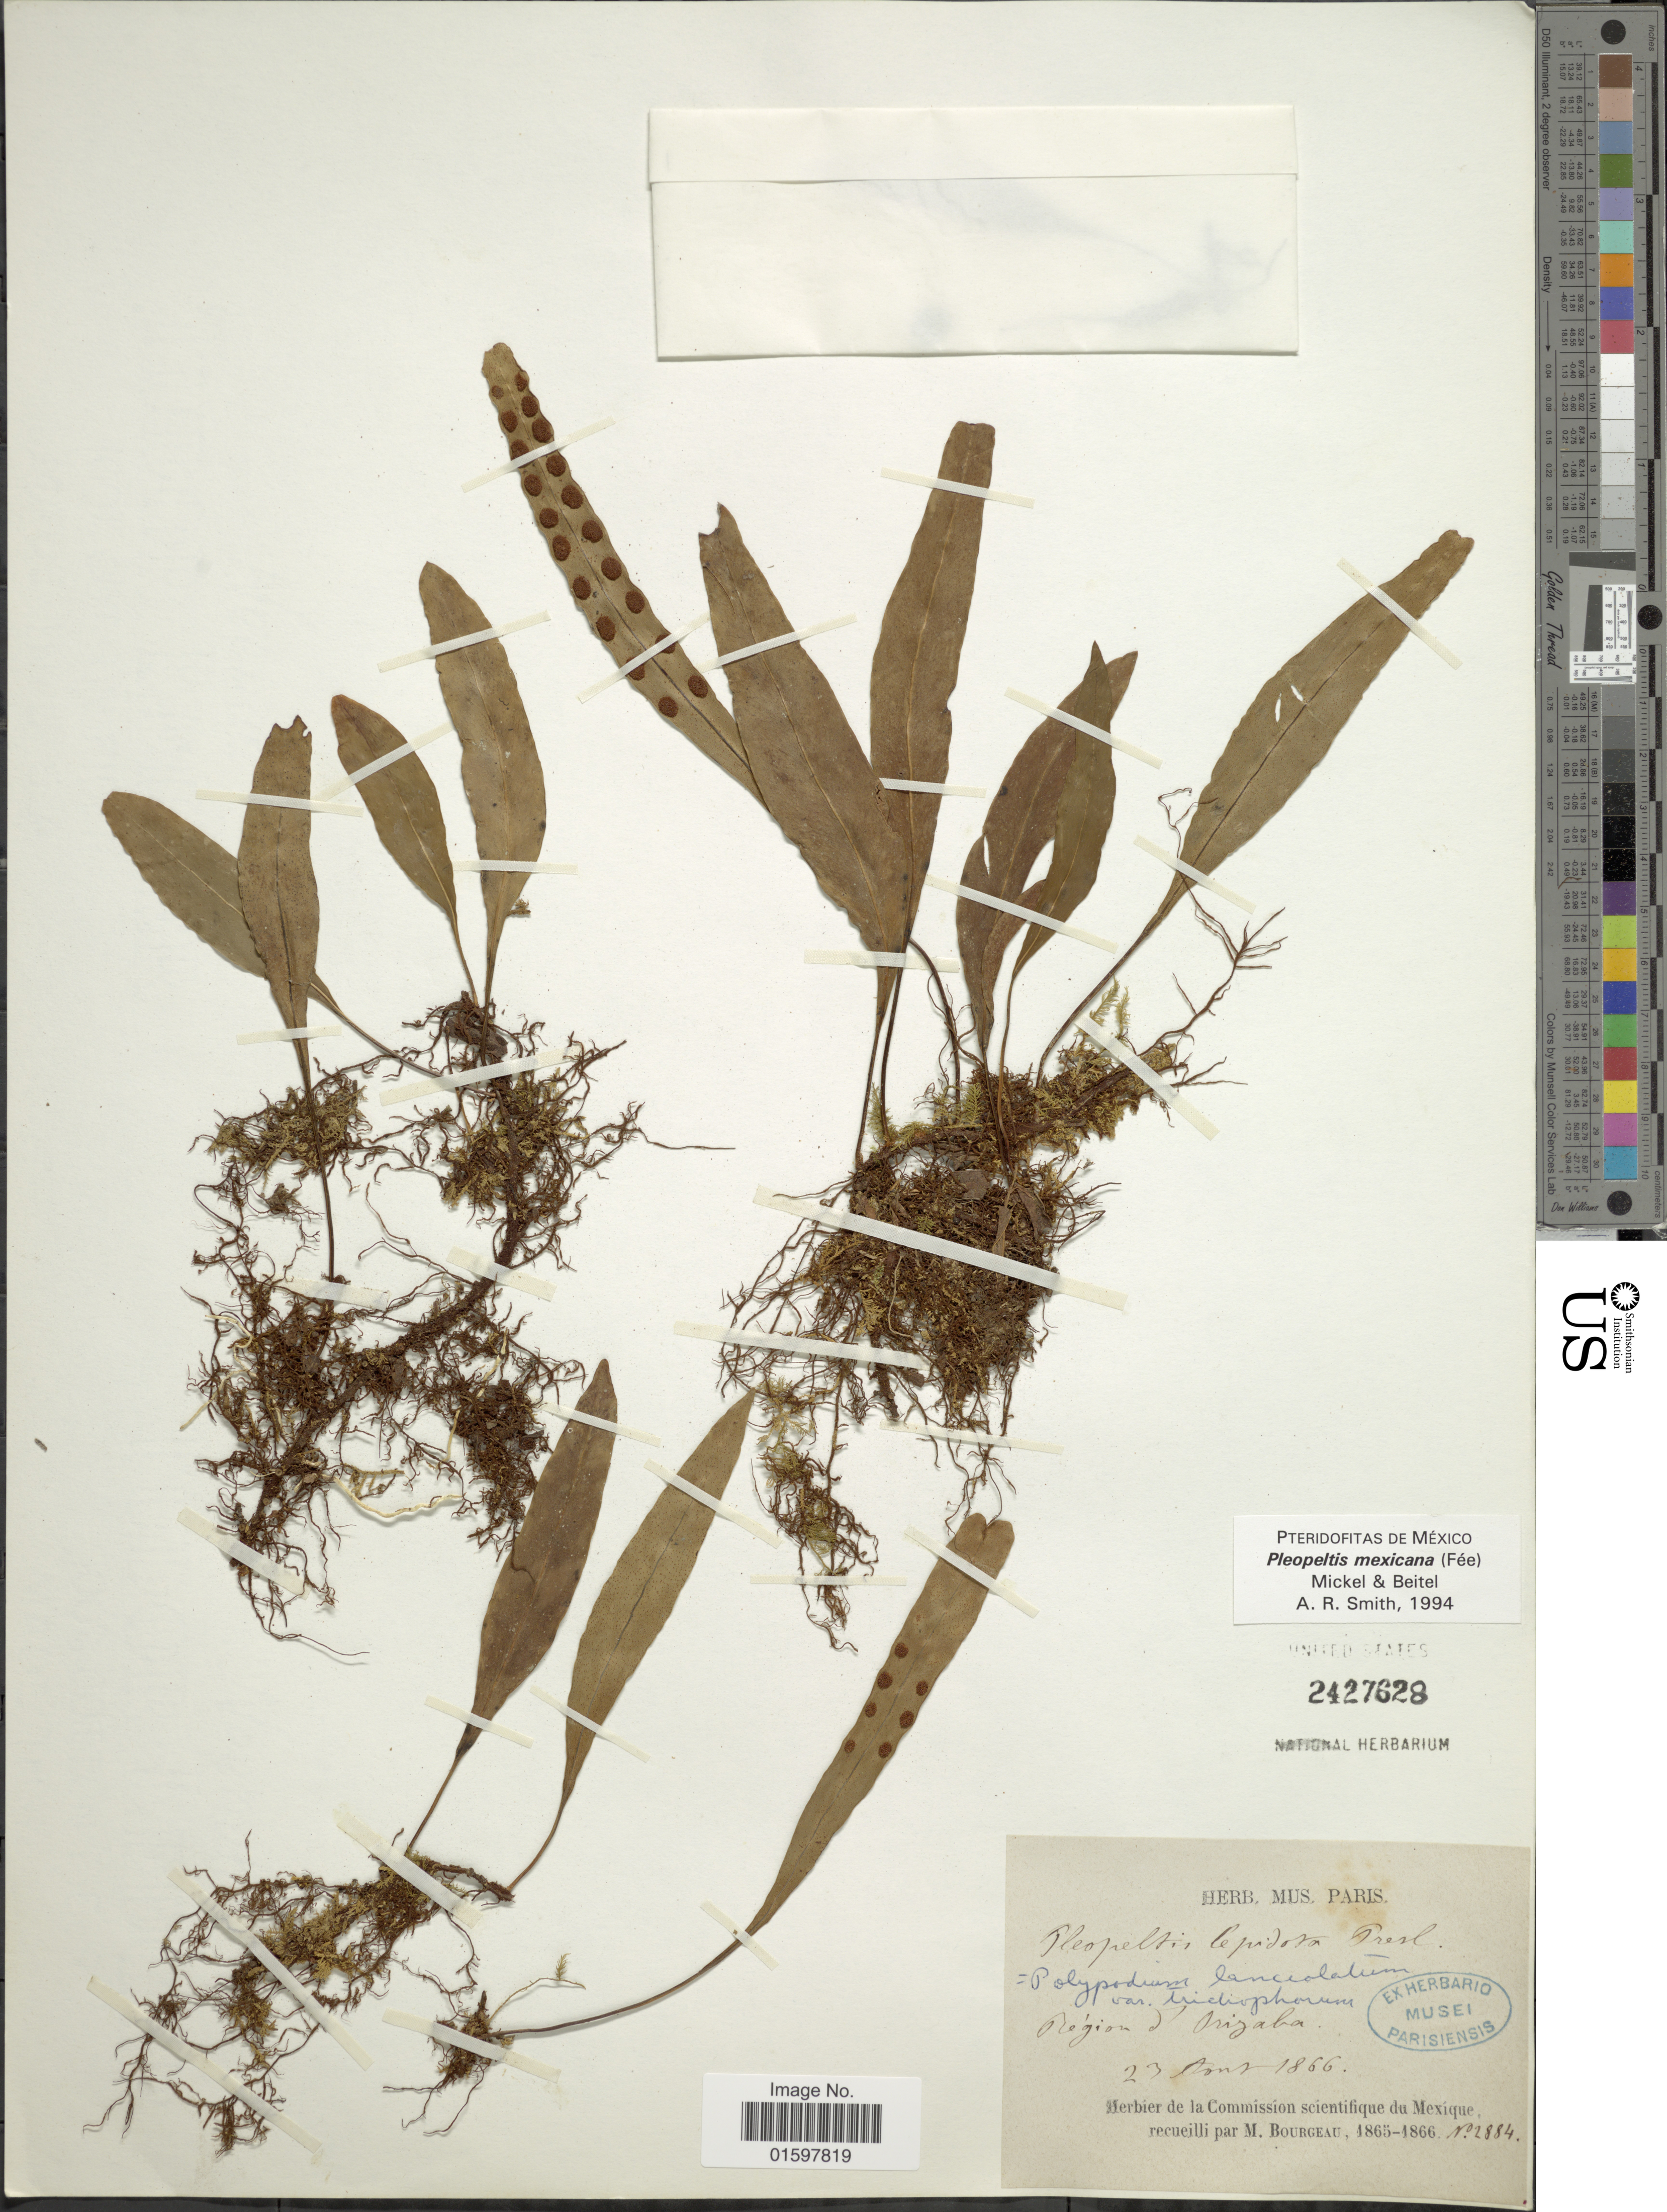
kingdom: Plantae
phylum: Tracheophyta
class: Polypodiopsida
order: Polypodiales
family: Polypodiaceae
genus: Pleopeltis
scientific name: Pleopeltis mexicana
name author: (Fée) Mickel & Beitel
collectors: M. Bourgeau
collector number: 2884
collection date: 1866-08-23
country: Mexico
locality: Region d'Orizaba.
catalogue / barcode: US 2427628